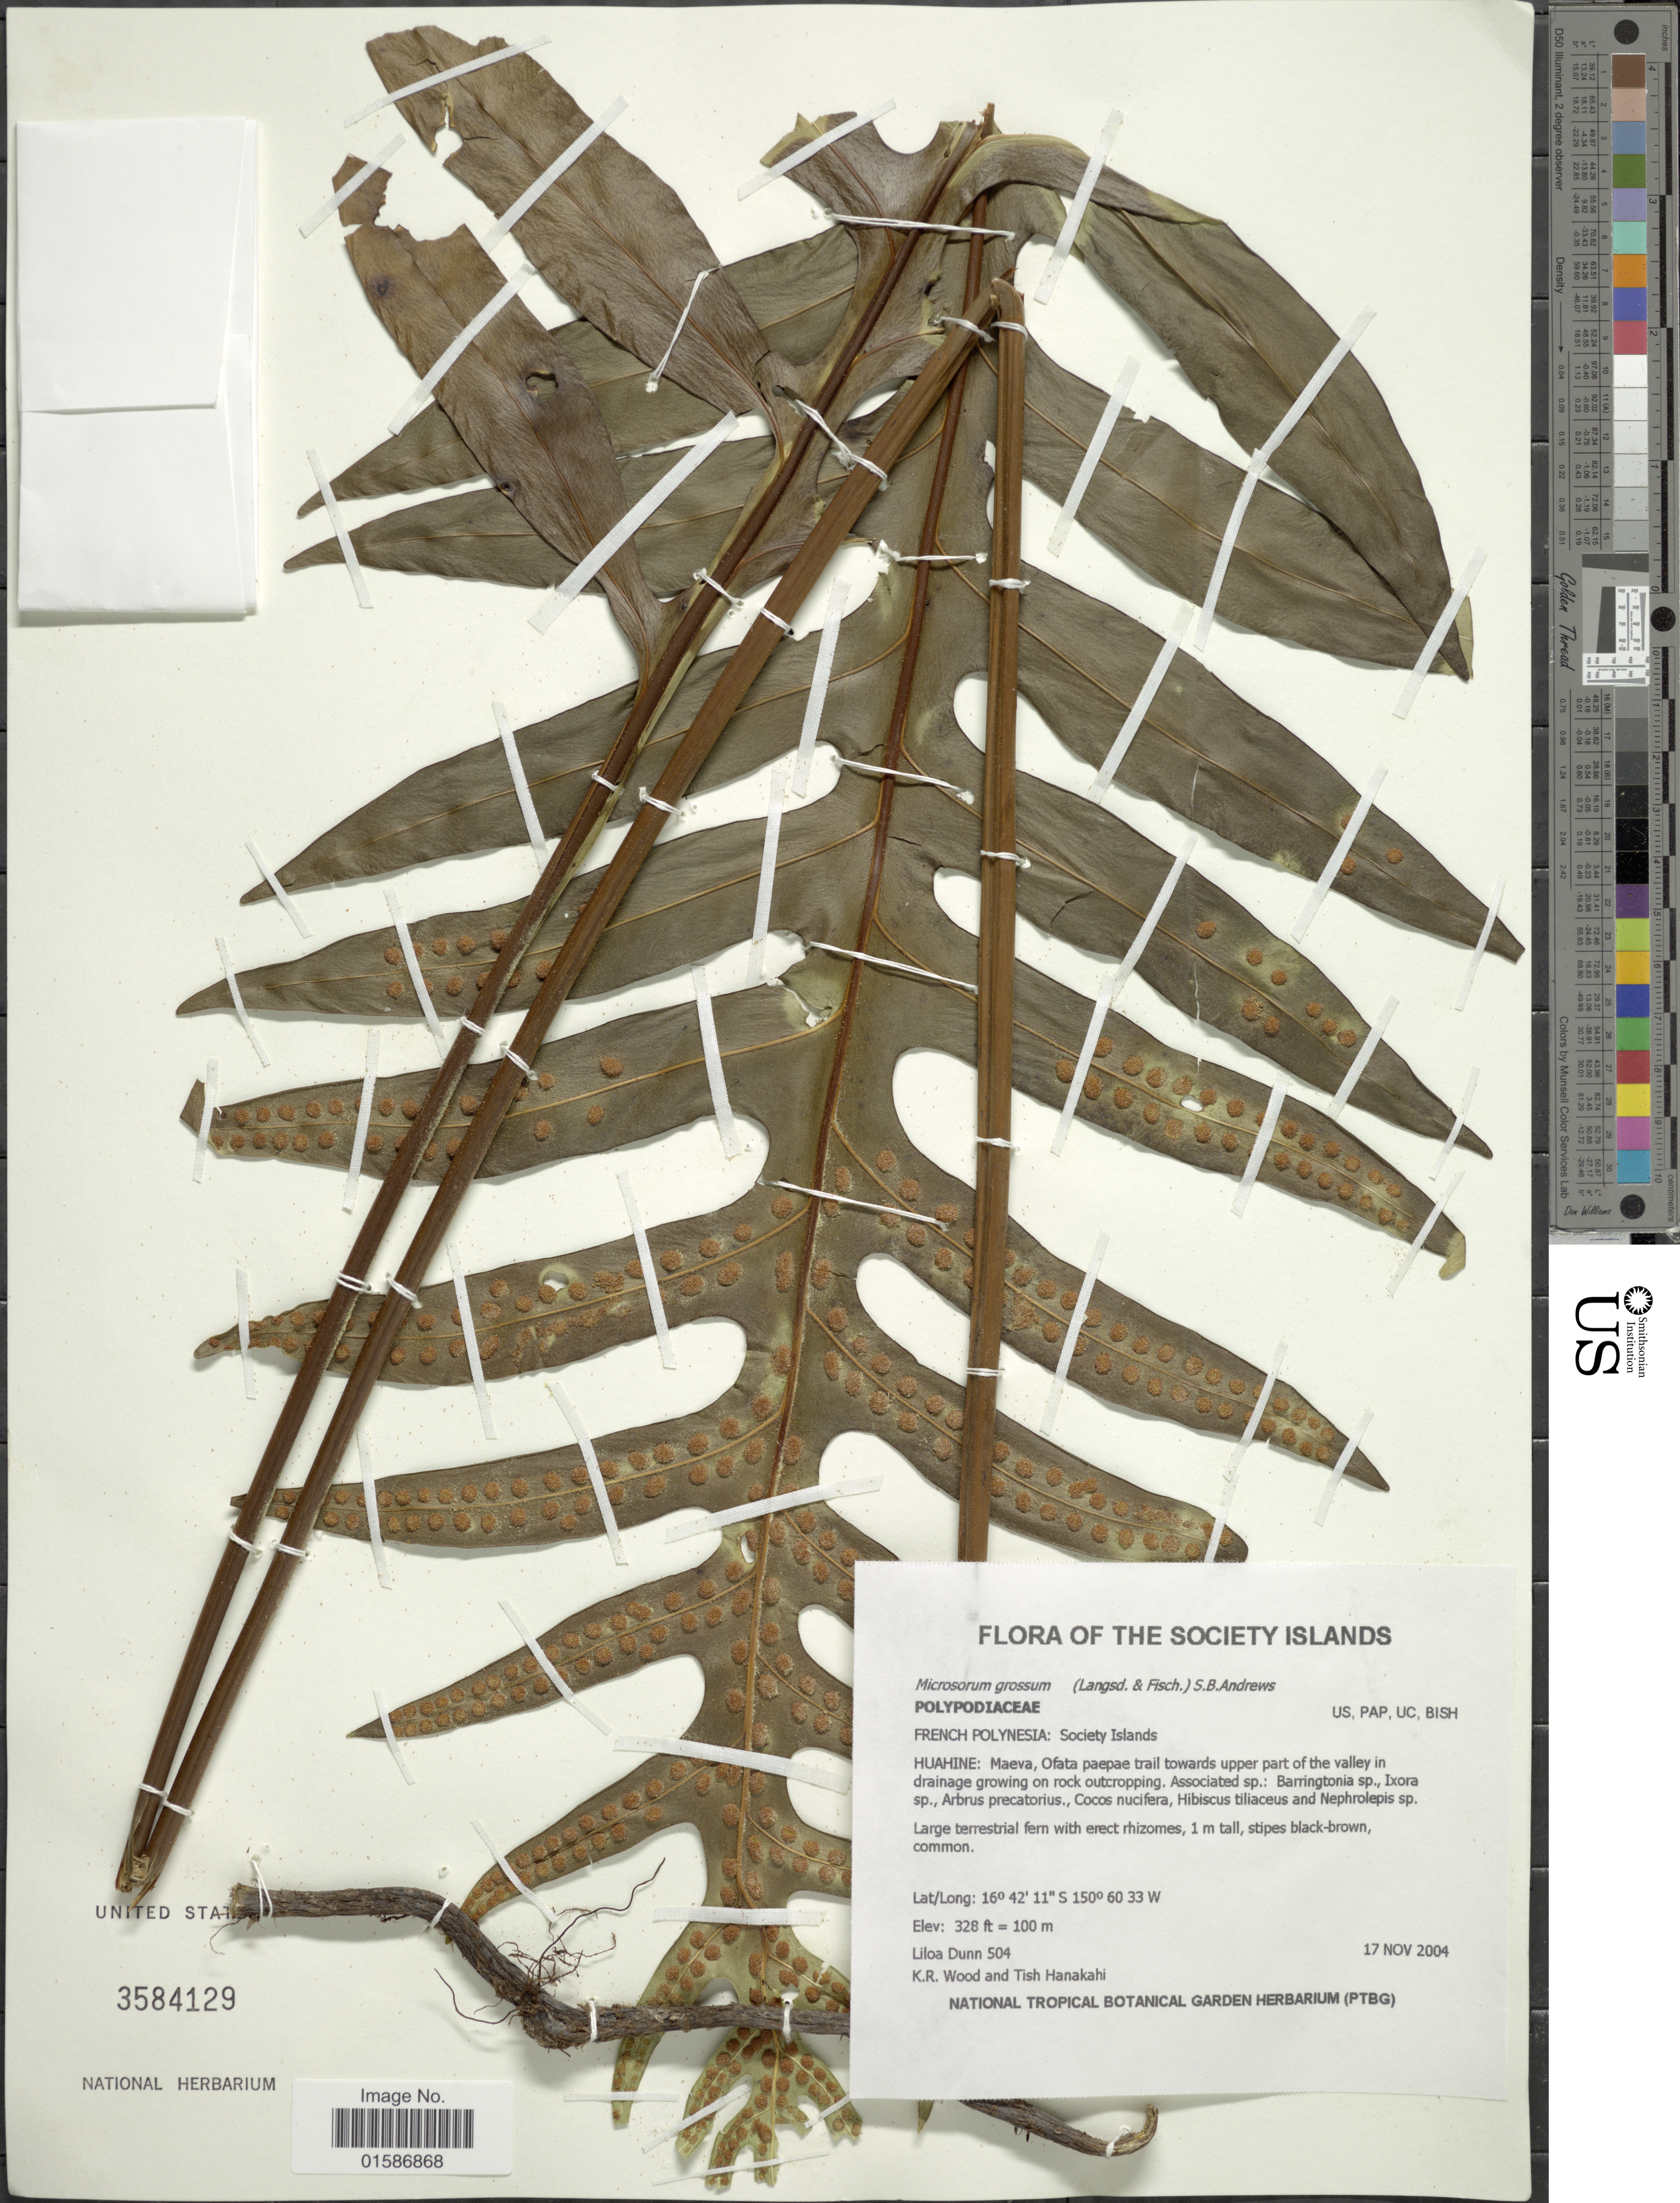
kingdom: Plantae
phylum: Tracheophyta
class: Polypodiopsida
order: Polypodiales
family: Polypodiaceae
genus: Microsorum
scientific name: Microsorum grossum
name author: (Langsd. & Fisch.) S.B. Andrews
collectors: L. Dunn, K. R. Wood & T. Hanakahi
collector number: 504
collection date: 2004-11-17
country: French Polynesia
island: Huahine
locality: The Society Islands, Huahine: Maeva, Ofata paepae trail towards upper part of the valley in drainage growing on rock outcropping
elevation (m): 100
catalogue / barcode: US 3584129